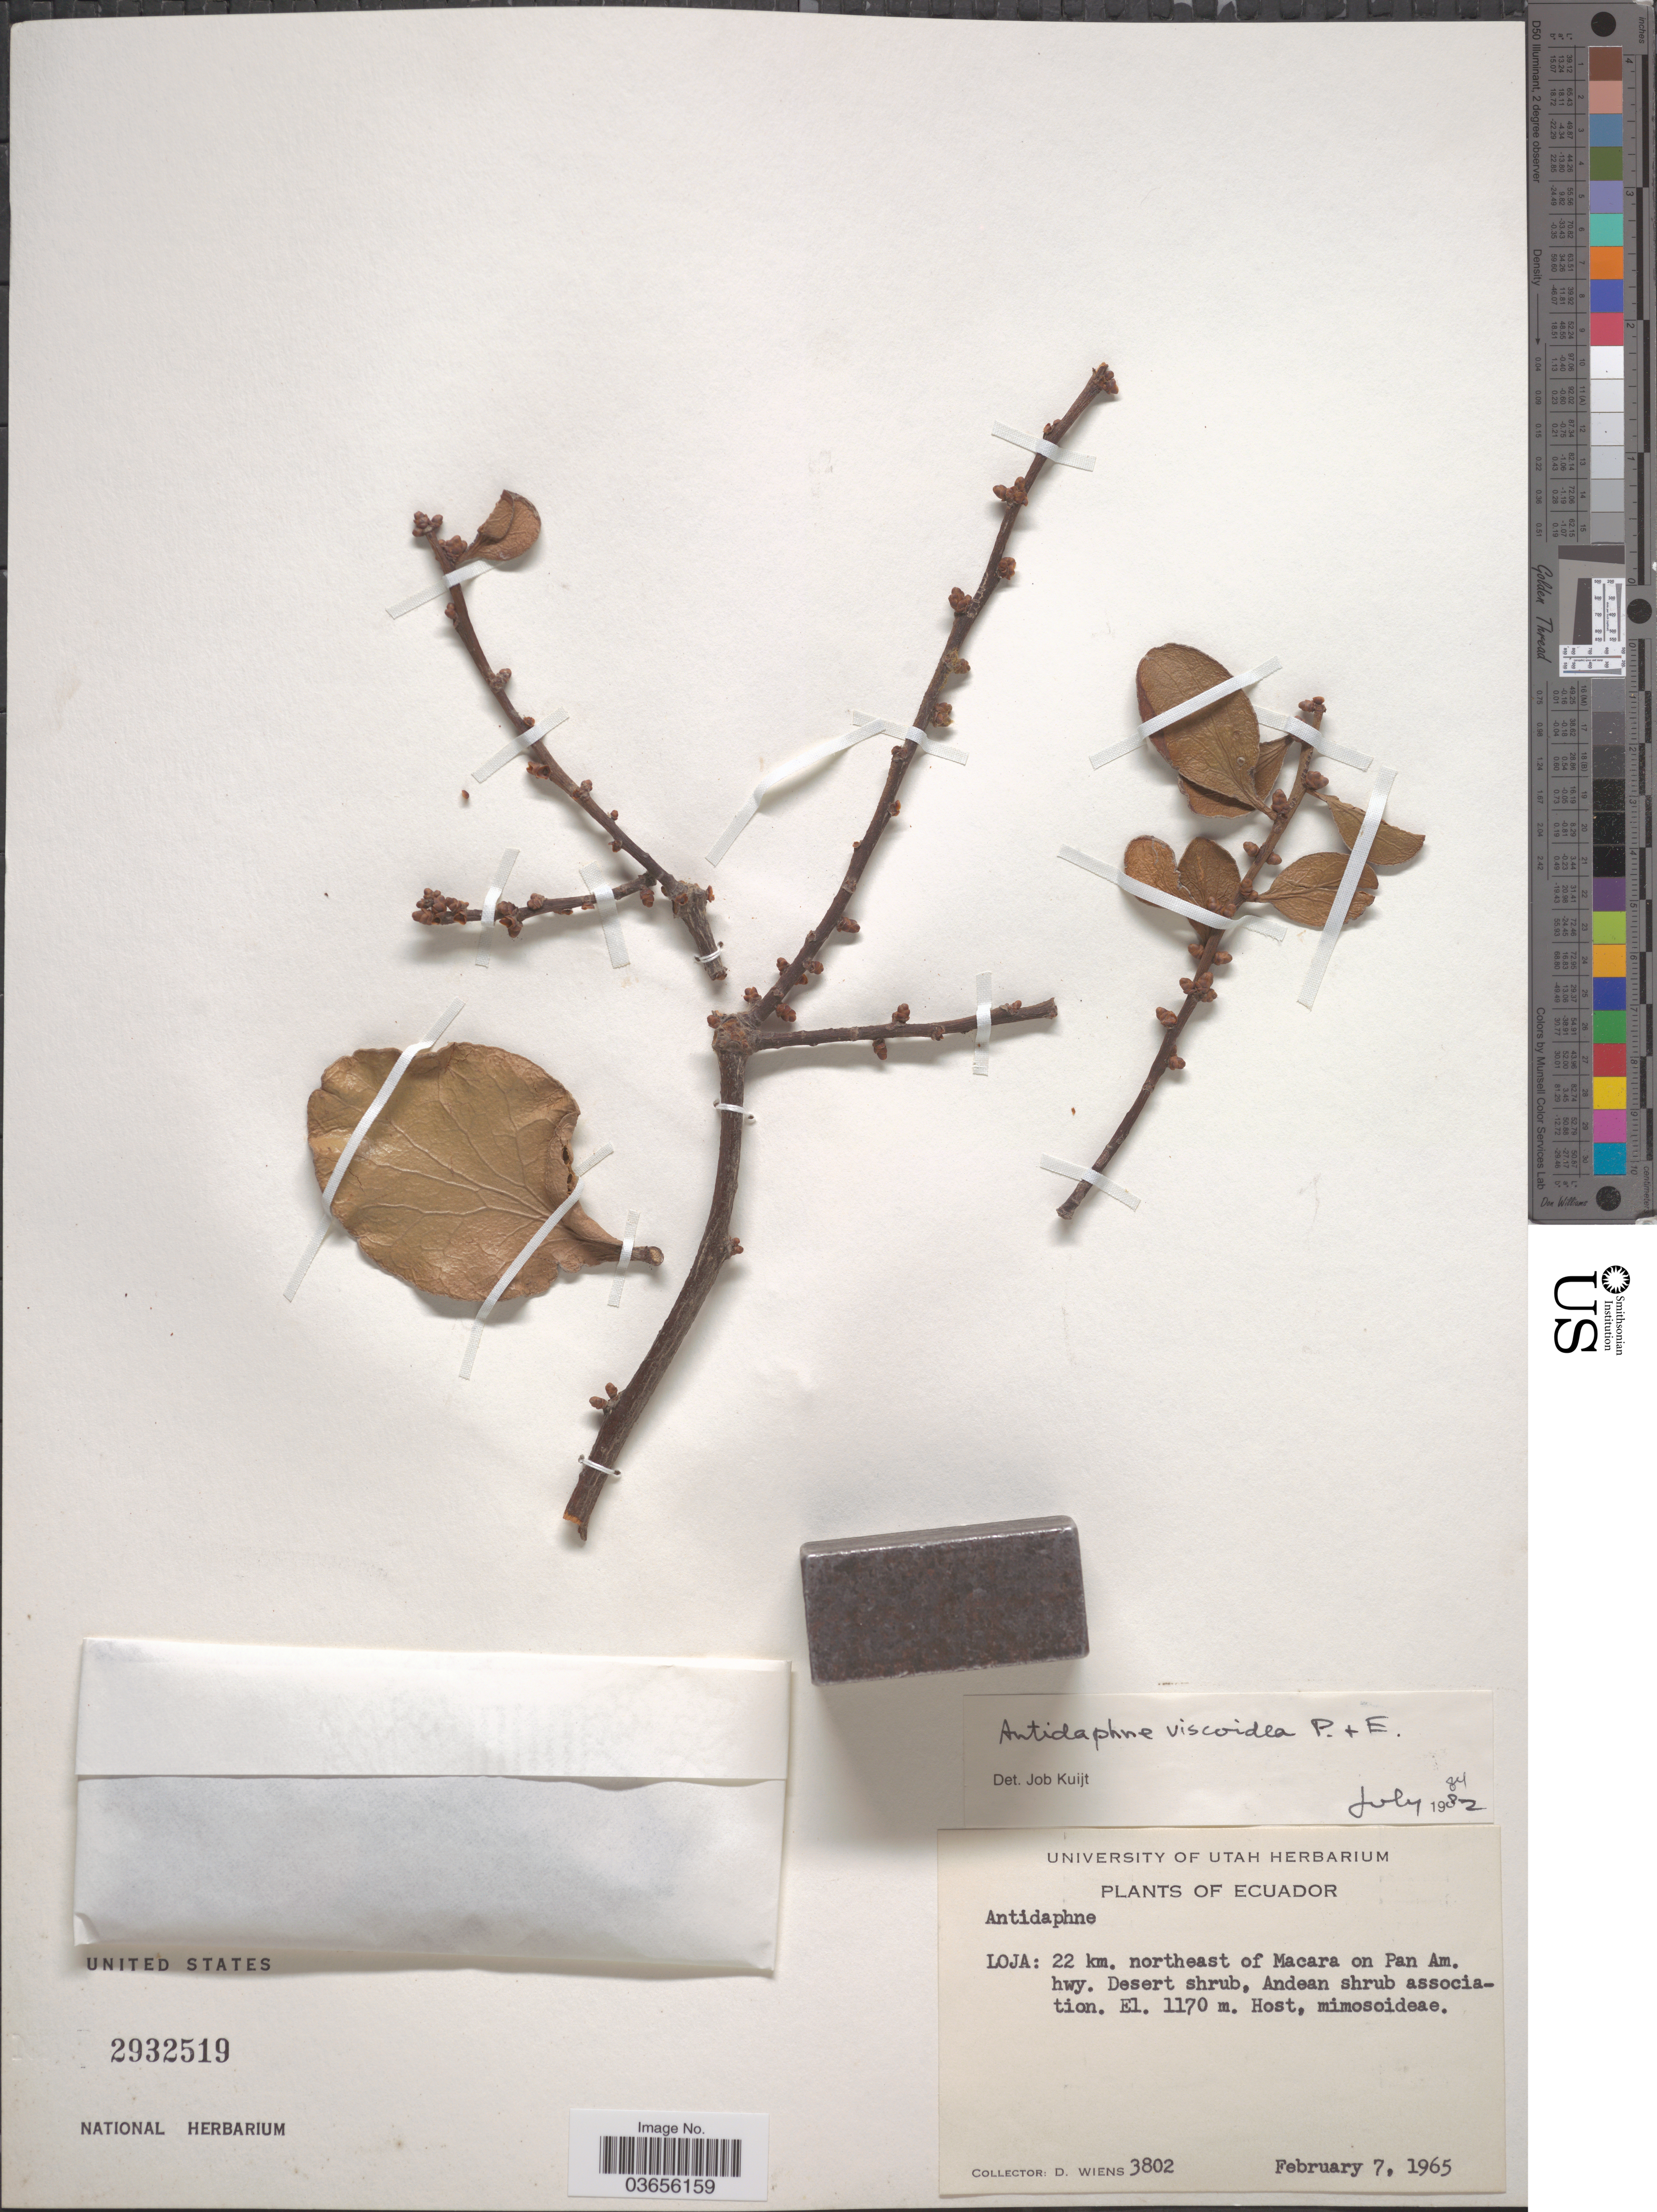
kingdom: Plantae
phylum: Tracheophyta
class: Magnoliopsida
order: Santalales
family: Santalaceae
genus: Antidaphne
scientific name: Antidaphne viscoidea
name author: Poepp. & Endl.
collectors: D. Wiens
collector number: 3802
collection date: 1965-02-07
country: Ecuador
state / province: Loja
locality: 22 km. northeast of Macara on Pan Am. hwy.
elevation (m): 1170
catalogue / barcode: US 2932519